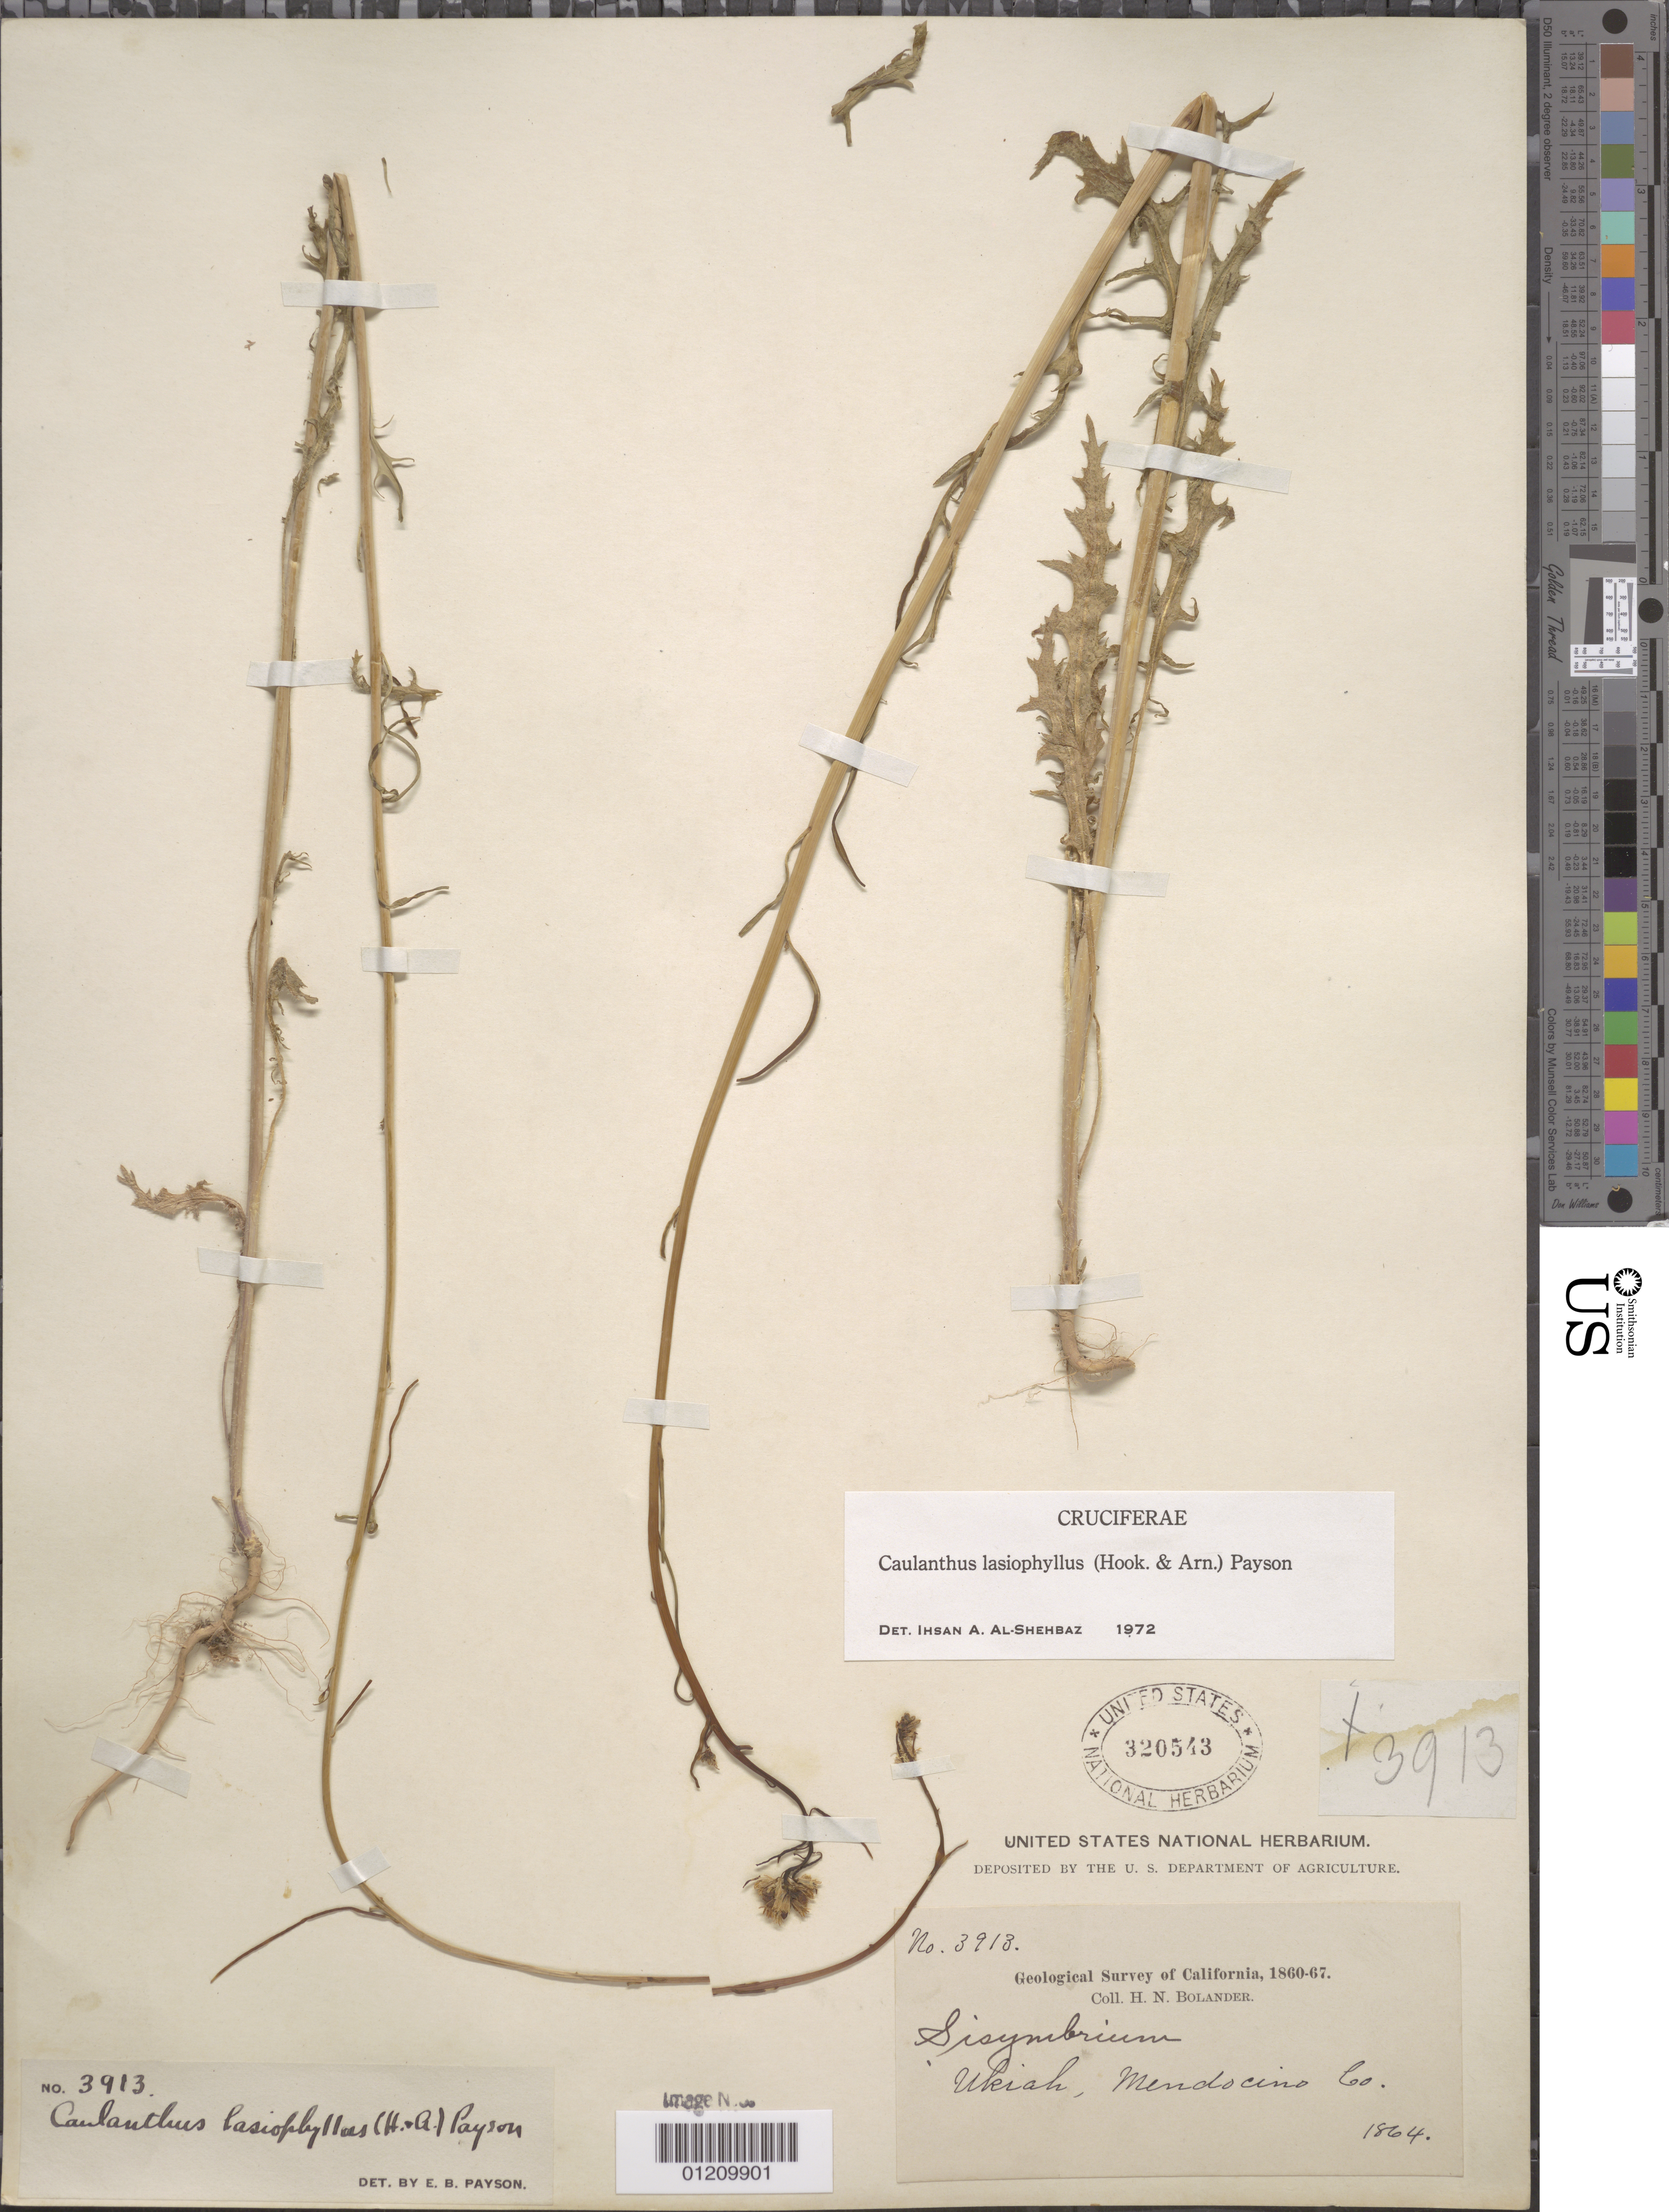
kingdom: Plantae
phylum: Tracheophyta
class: Magnoliopsida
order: Brassicales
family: Brassicaceae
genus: Caulanthus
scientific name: Caulanthus lasiophyllus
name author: (Hook. & Arn.) Payson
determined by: Al-Shehbaz, I. A., (MO), Missouri Botanical Garden (UNITED STATES)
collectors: H. Bolander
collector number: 3913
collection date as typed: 1864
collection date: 1864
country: United States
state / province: California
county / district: Mendocino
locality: Ukiah.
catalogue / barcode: US 320543